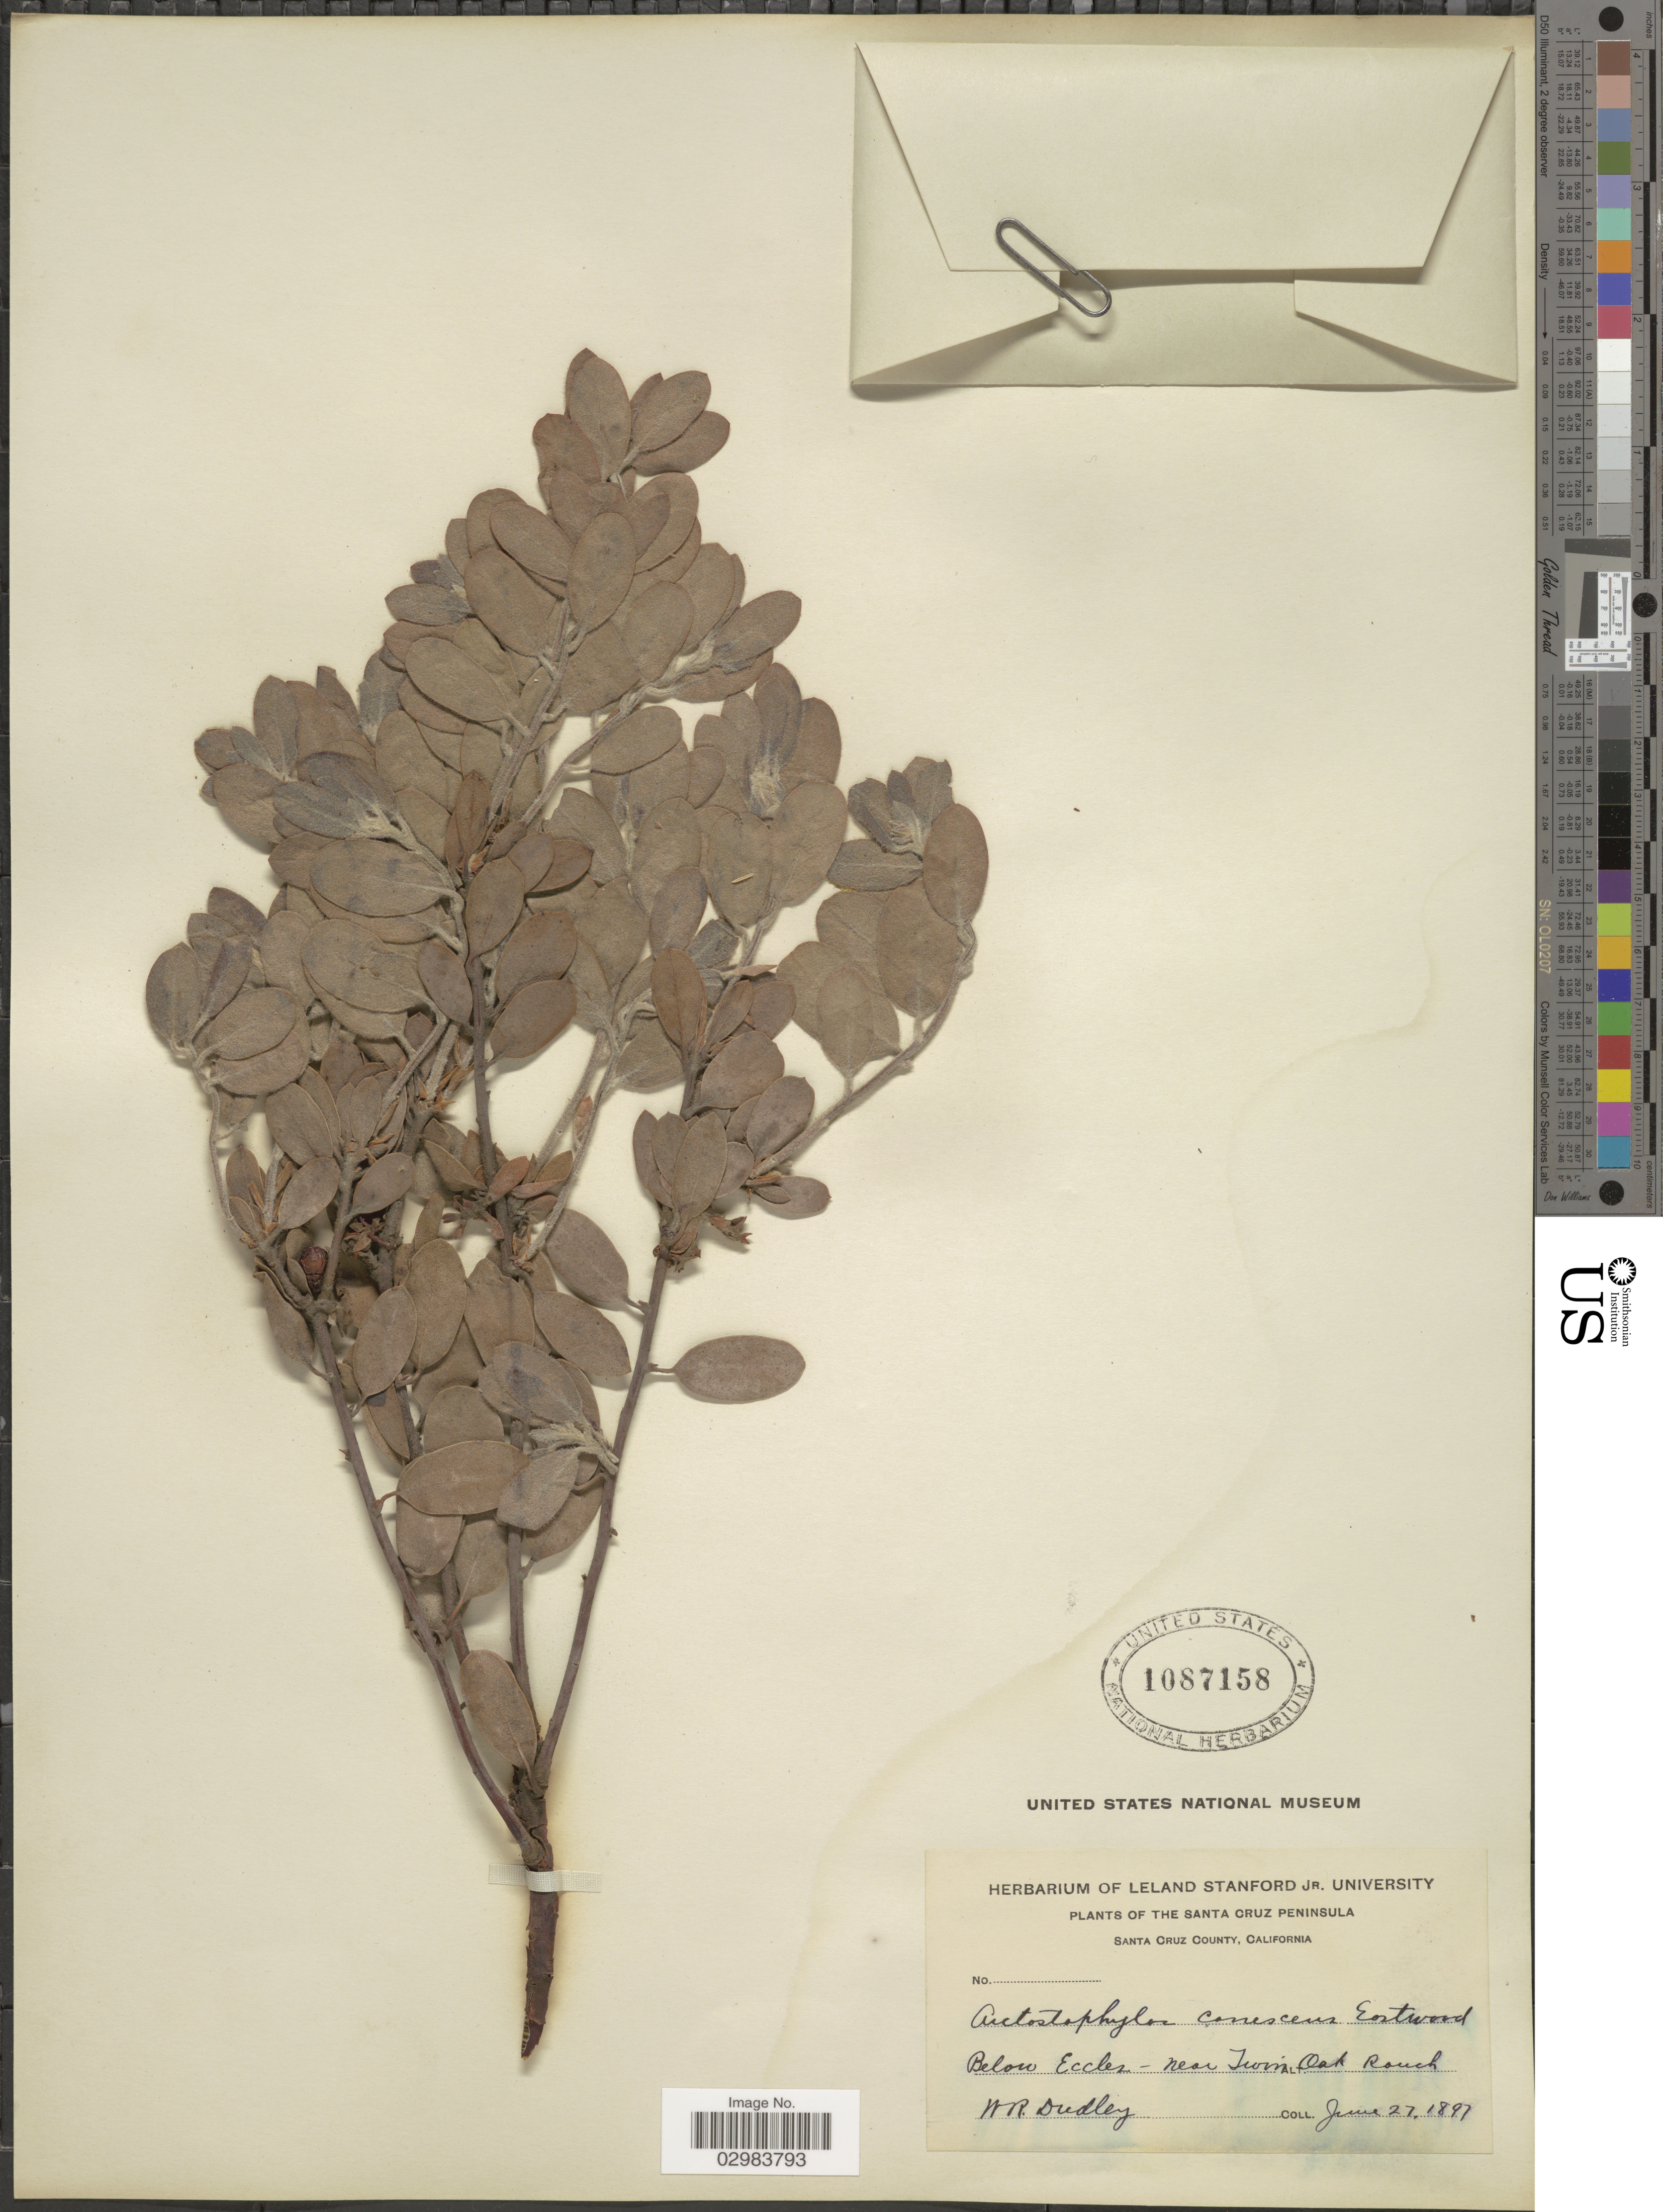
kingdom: Plantae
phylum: Tracheophyta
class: Magnoliopsida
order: Ericales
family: Ericaceae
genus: Arctostaphylos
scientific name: Arctostaphylos canescens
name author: Eastw.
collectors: W. Dudley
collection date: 1897-06-27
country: United States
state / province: California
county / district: Santa Cruz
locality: The Santa Cruz Peninsula. Santa Cruz County. Below Eccles - near Twin Oak Ranch.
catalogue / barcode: US 1087158